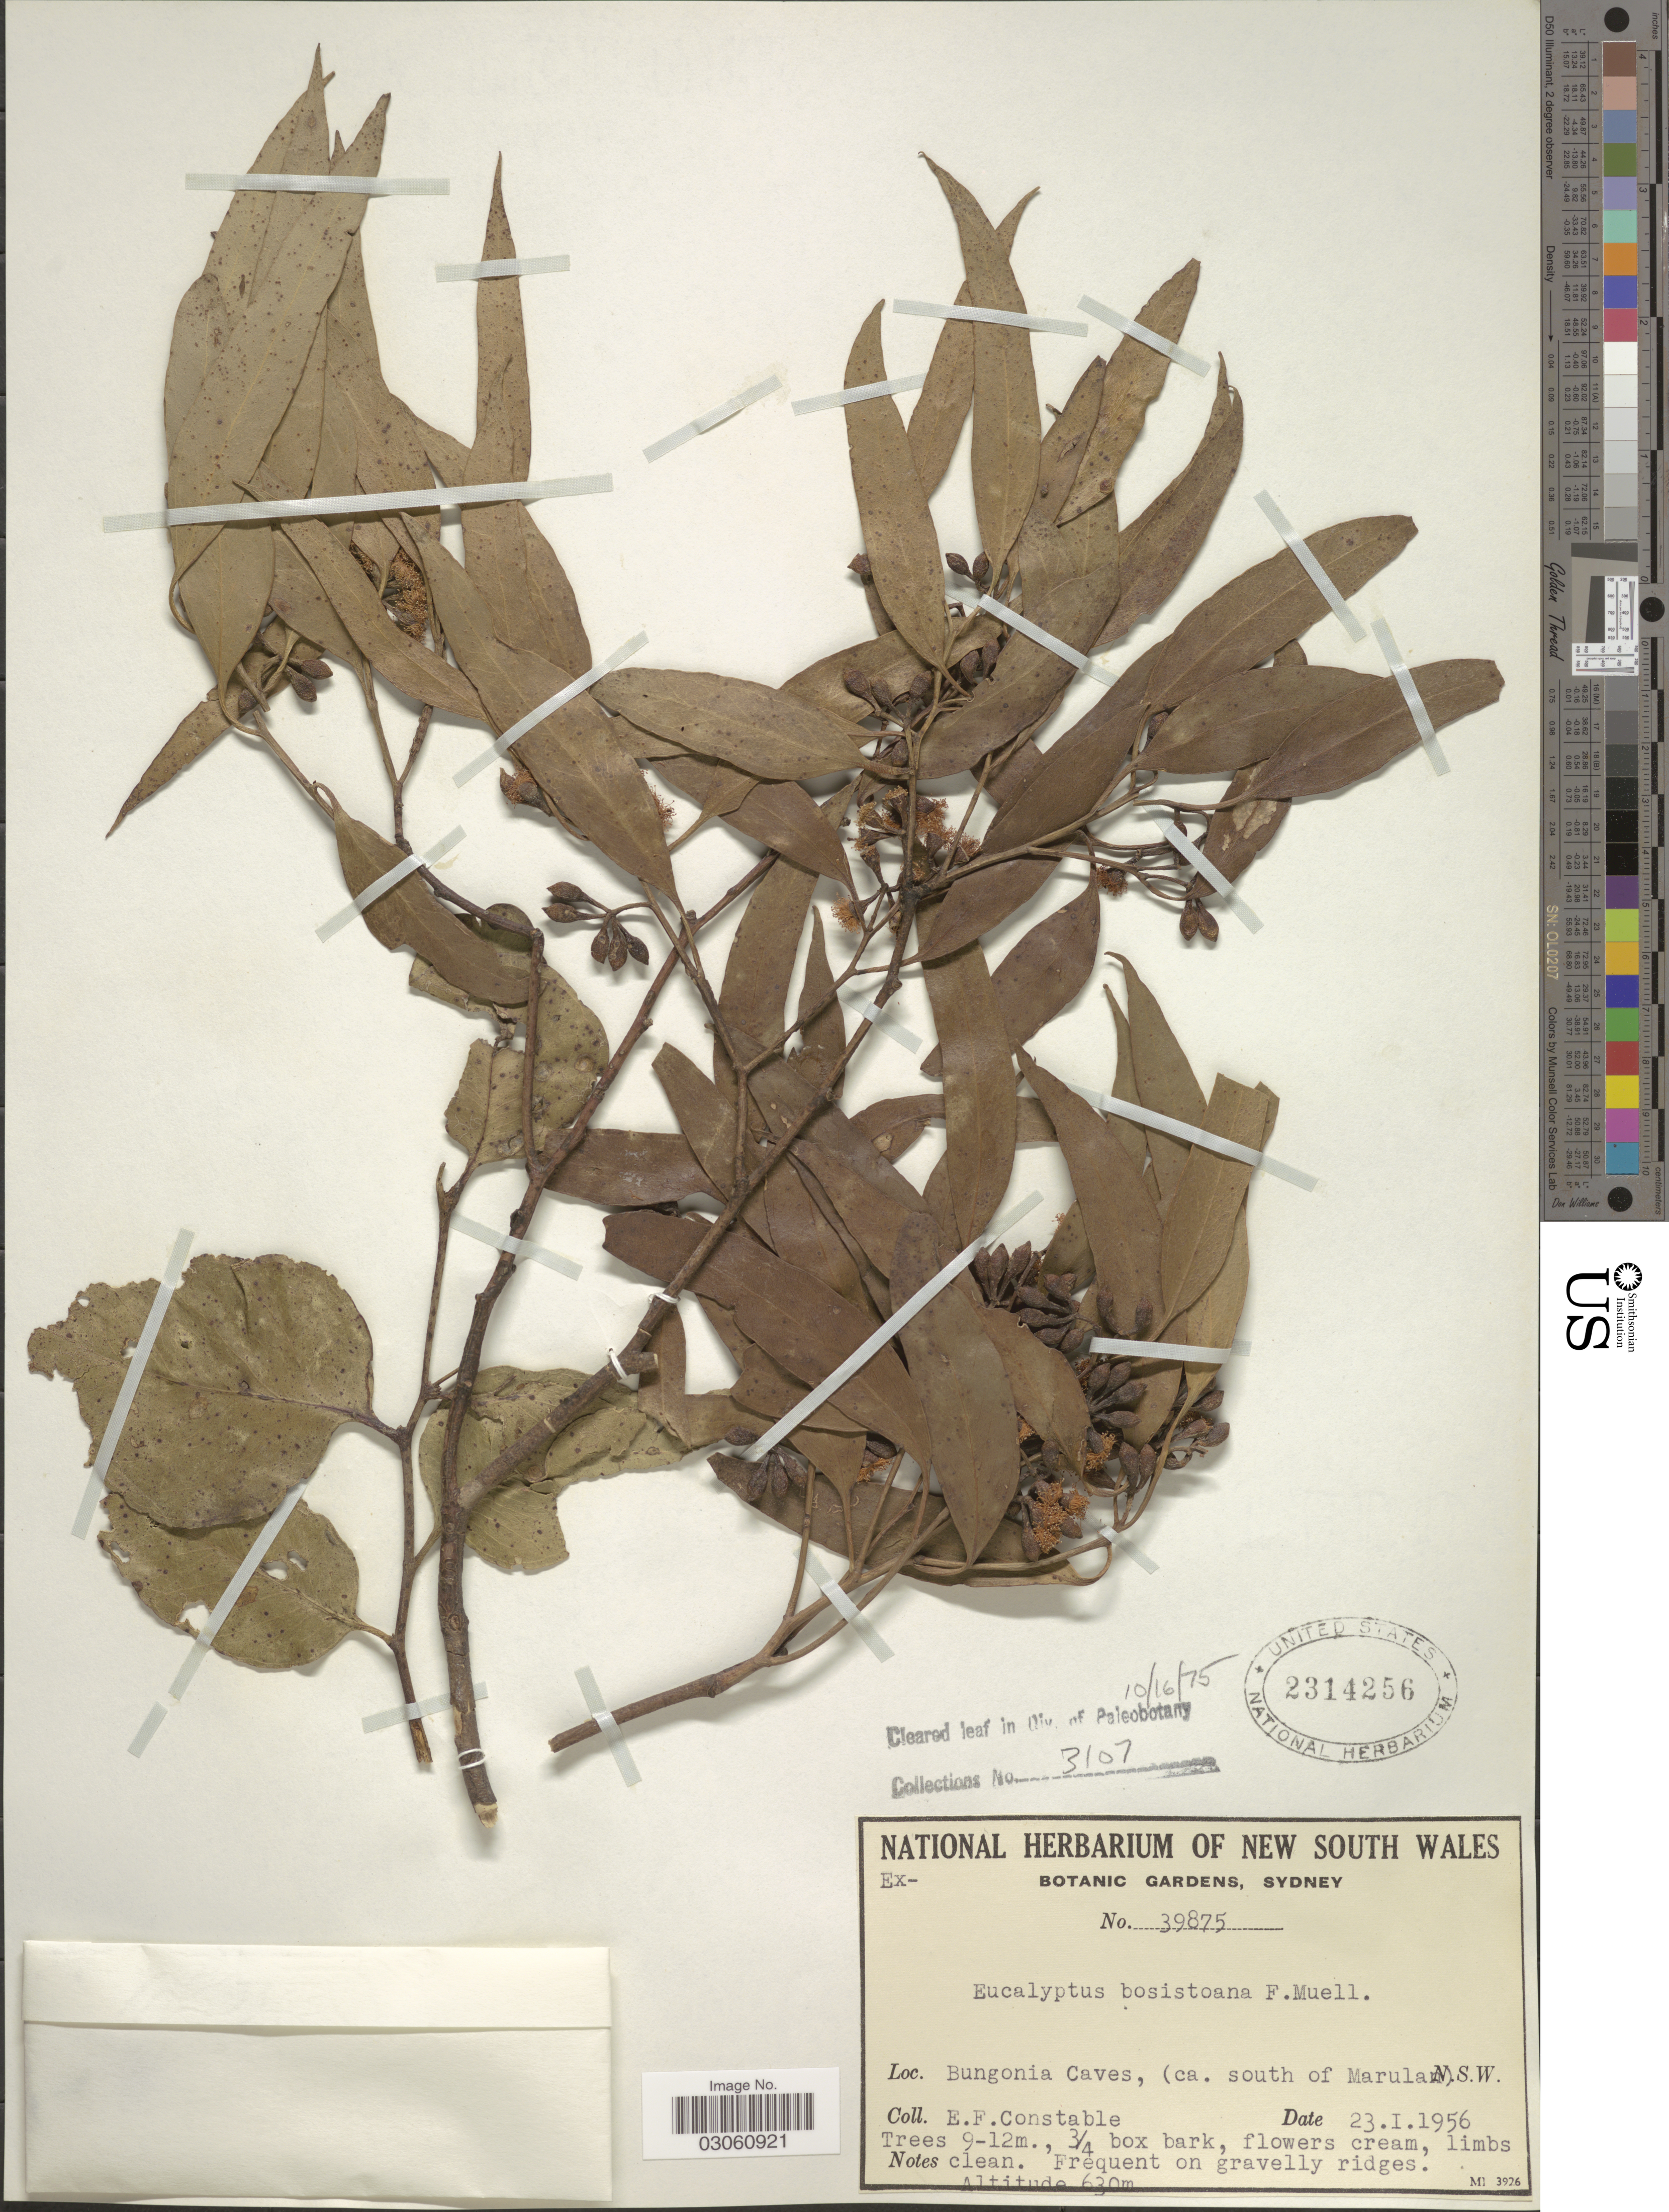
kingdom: Plantae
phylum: Tracheophyta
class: Magnoliopsida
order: Myrtales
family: Myrtaceae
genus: Eucalyptus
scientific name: Eucalyptus bosistoana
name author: F. Muell.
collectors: E. F. Constable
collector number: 39875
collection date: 1956-01-23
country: Australia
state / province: New South Wales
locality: Bungonia Caves, (ca. south of Marulan) N.S.W.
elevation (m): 630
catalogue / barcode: US 2314256